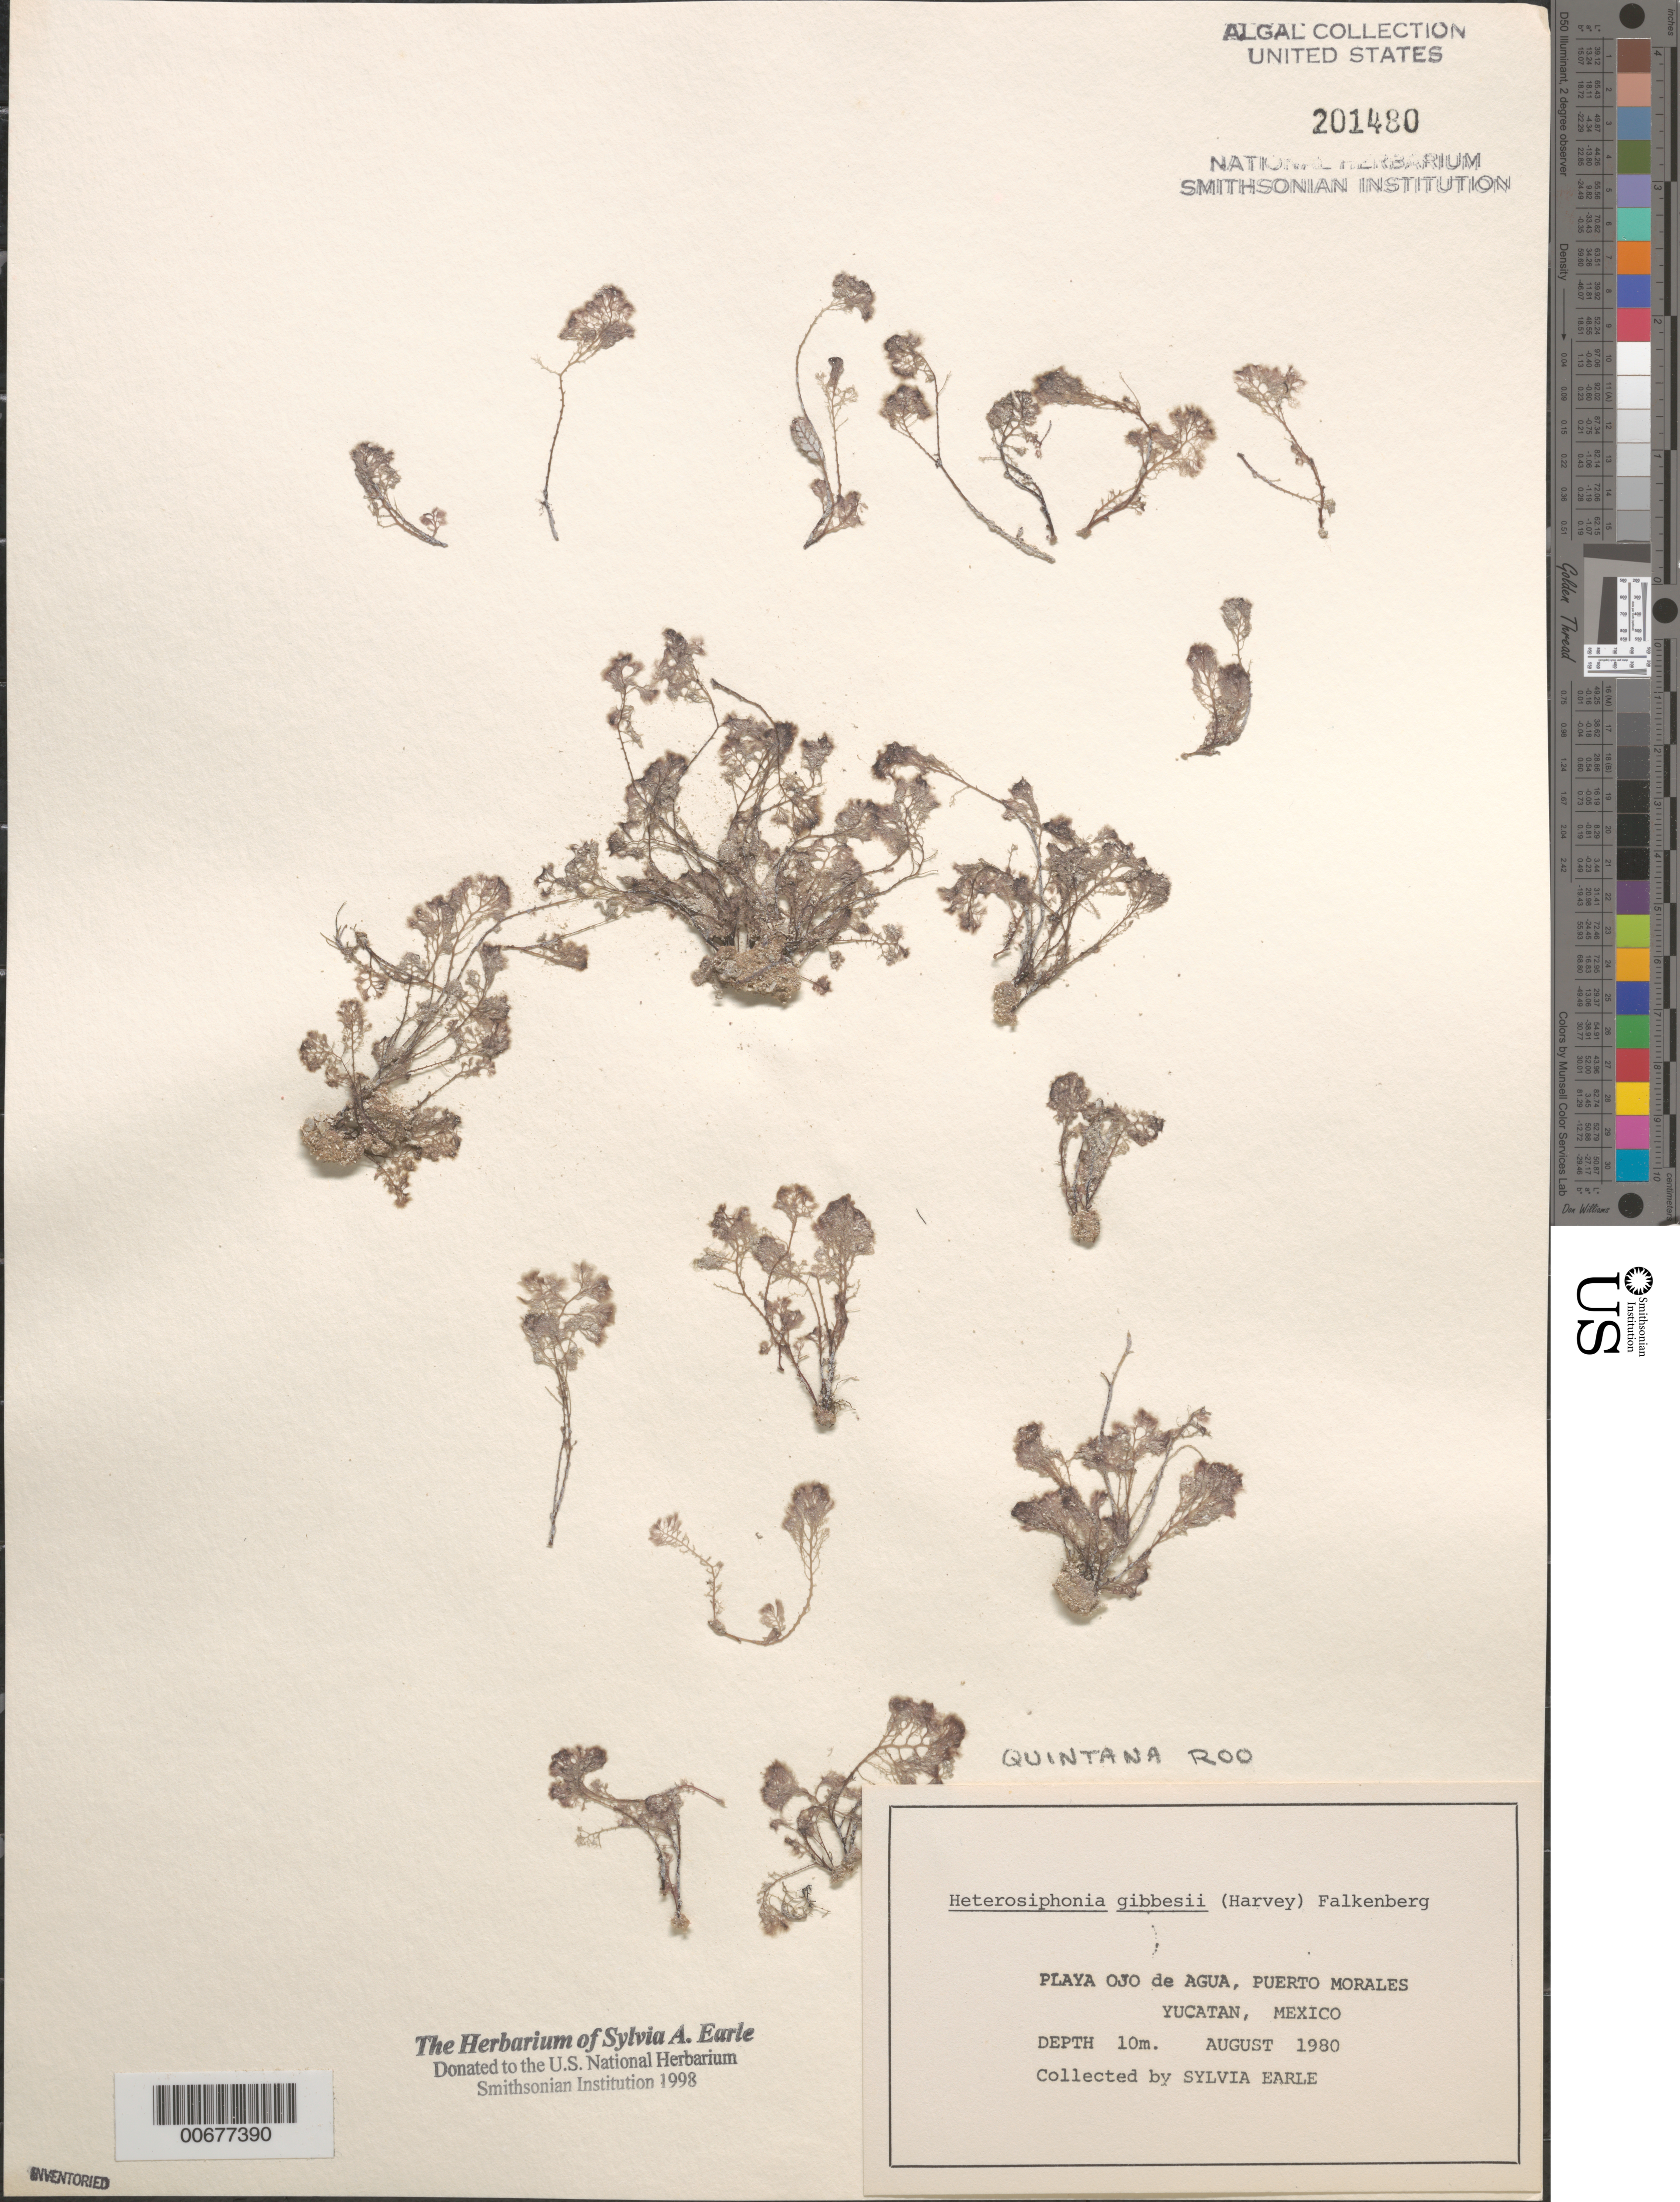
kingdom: Plantae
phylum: Rhodophyta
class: Florideophyceae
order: Ceramiales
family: Dasyaceae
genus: Heterosiphonia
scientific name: Heterosiphonia gibbesii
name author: (Harv.)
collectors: S. A. Earle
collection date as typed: Aug 1980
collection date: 1980-08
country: Mexico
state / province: Quintana Roo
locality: Playa Ojo de Agua, Puerto Morales, Yucatan Peninsula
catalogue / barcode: US 201480